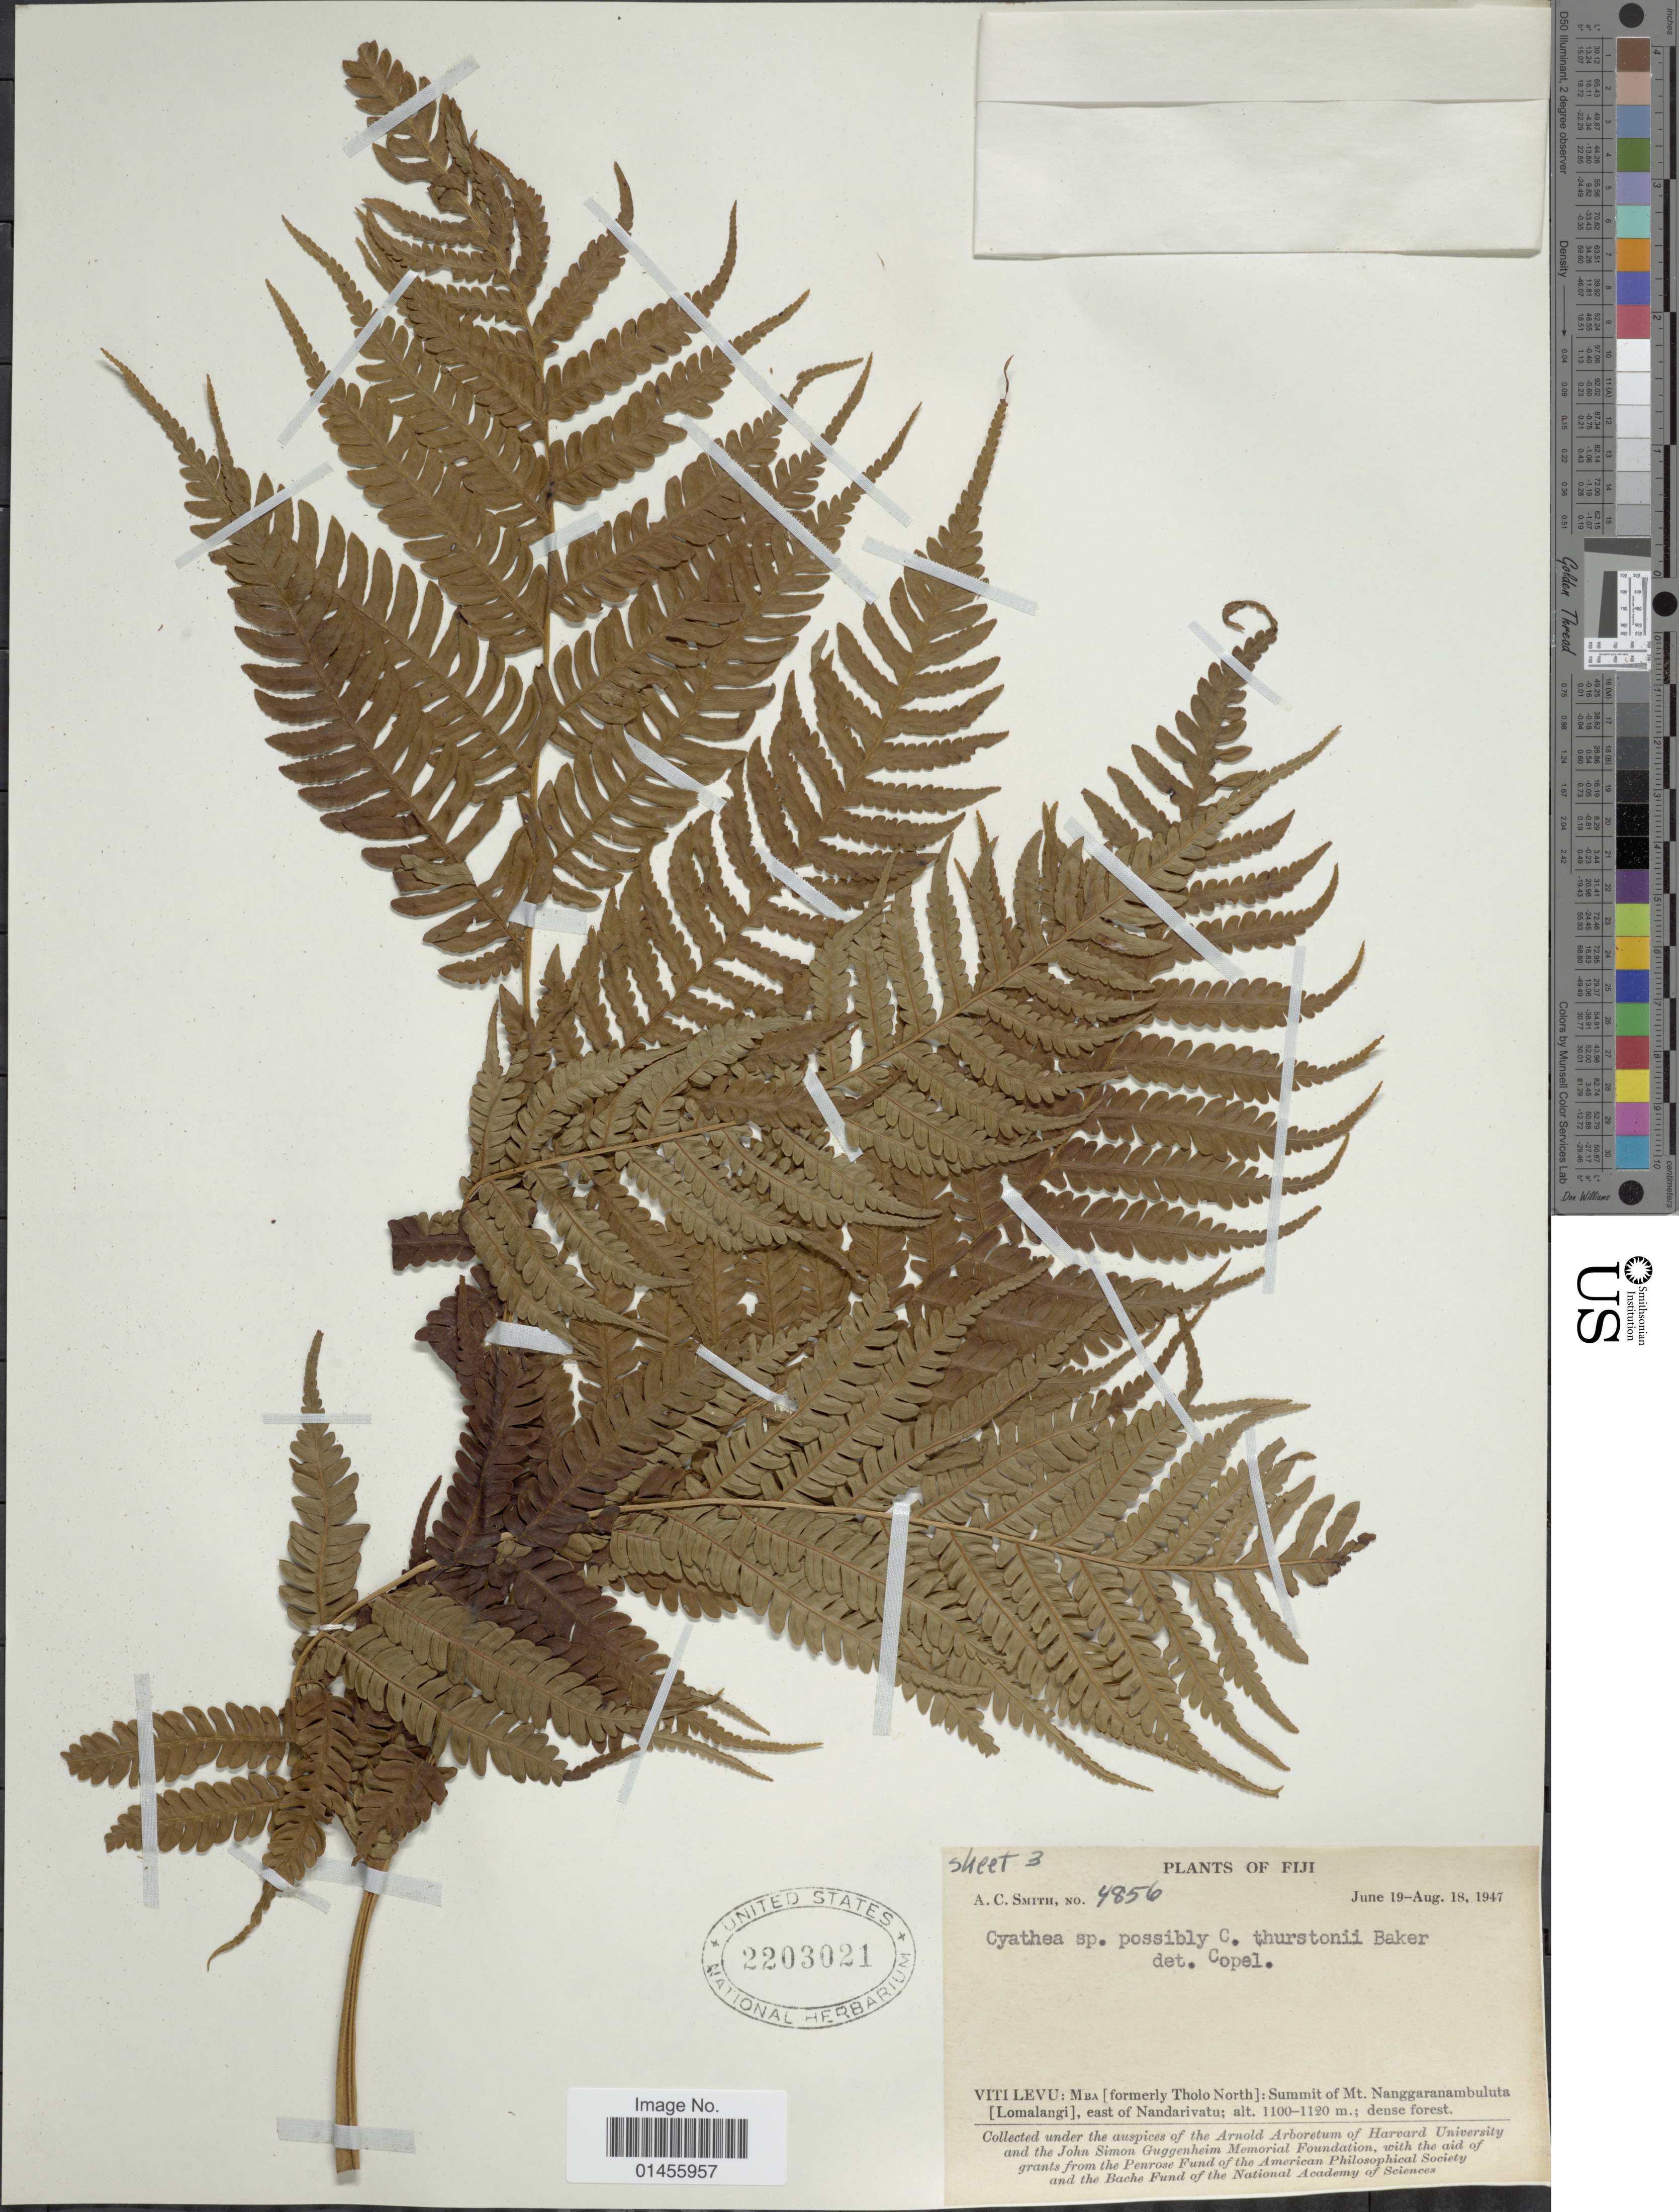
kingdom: Plantae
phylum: Tracheophyta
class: Polypodiopsida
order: Cyatheales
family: Cyatheaceae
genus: Alsophila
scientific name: Alsophila tahitensis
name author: Brack. in Wilkes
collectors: A. C. Smith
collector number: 4856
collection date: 1947-06-19/1947-08-18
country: Fiji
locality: Viti Levu: Mba (formerly Tholo North): Summit of Mt. Nanggaranambuluta [Lomalangi], east of Nandarivatu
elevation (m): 1100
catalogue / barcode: US 2203021